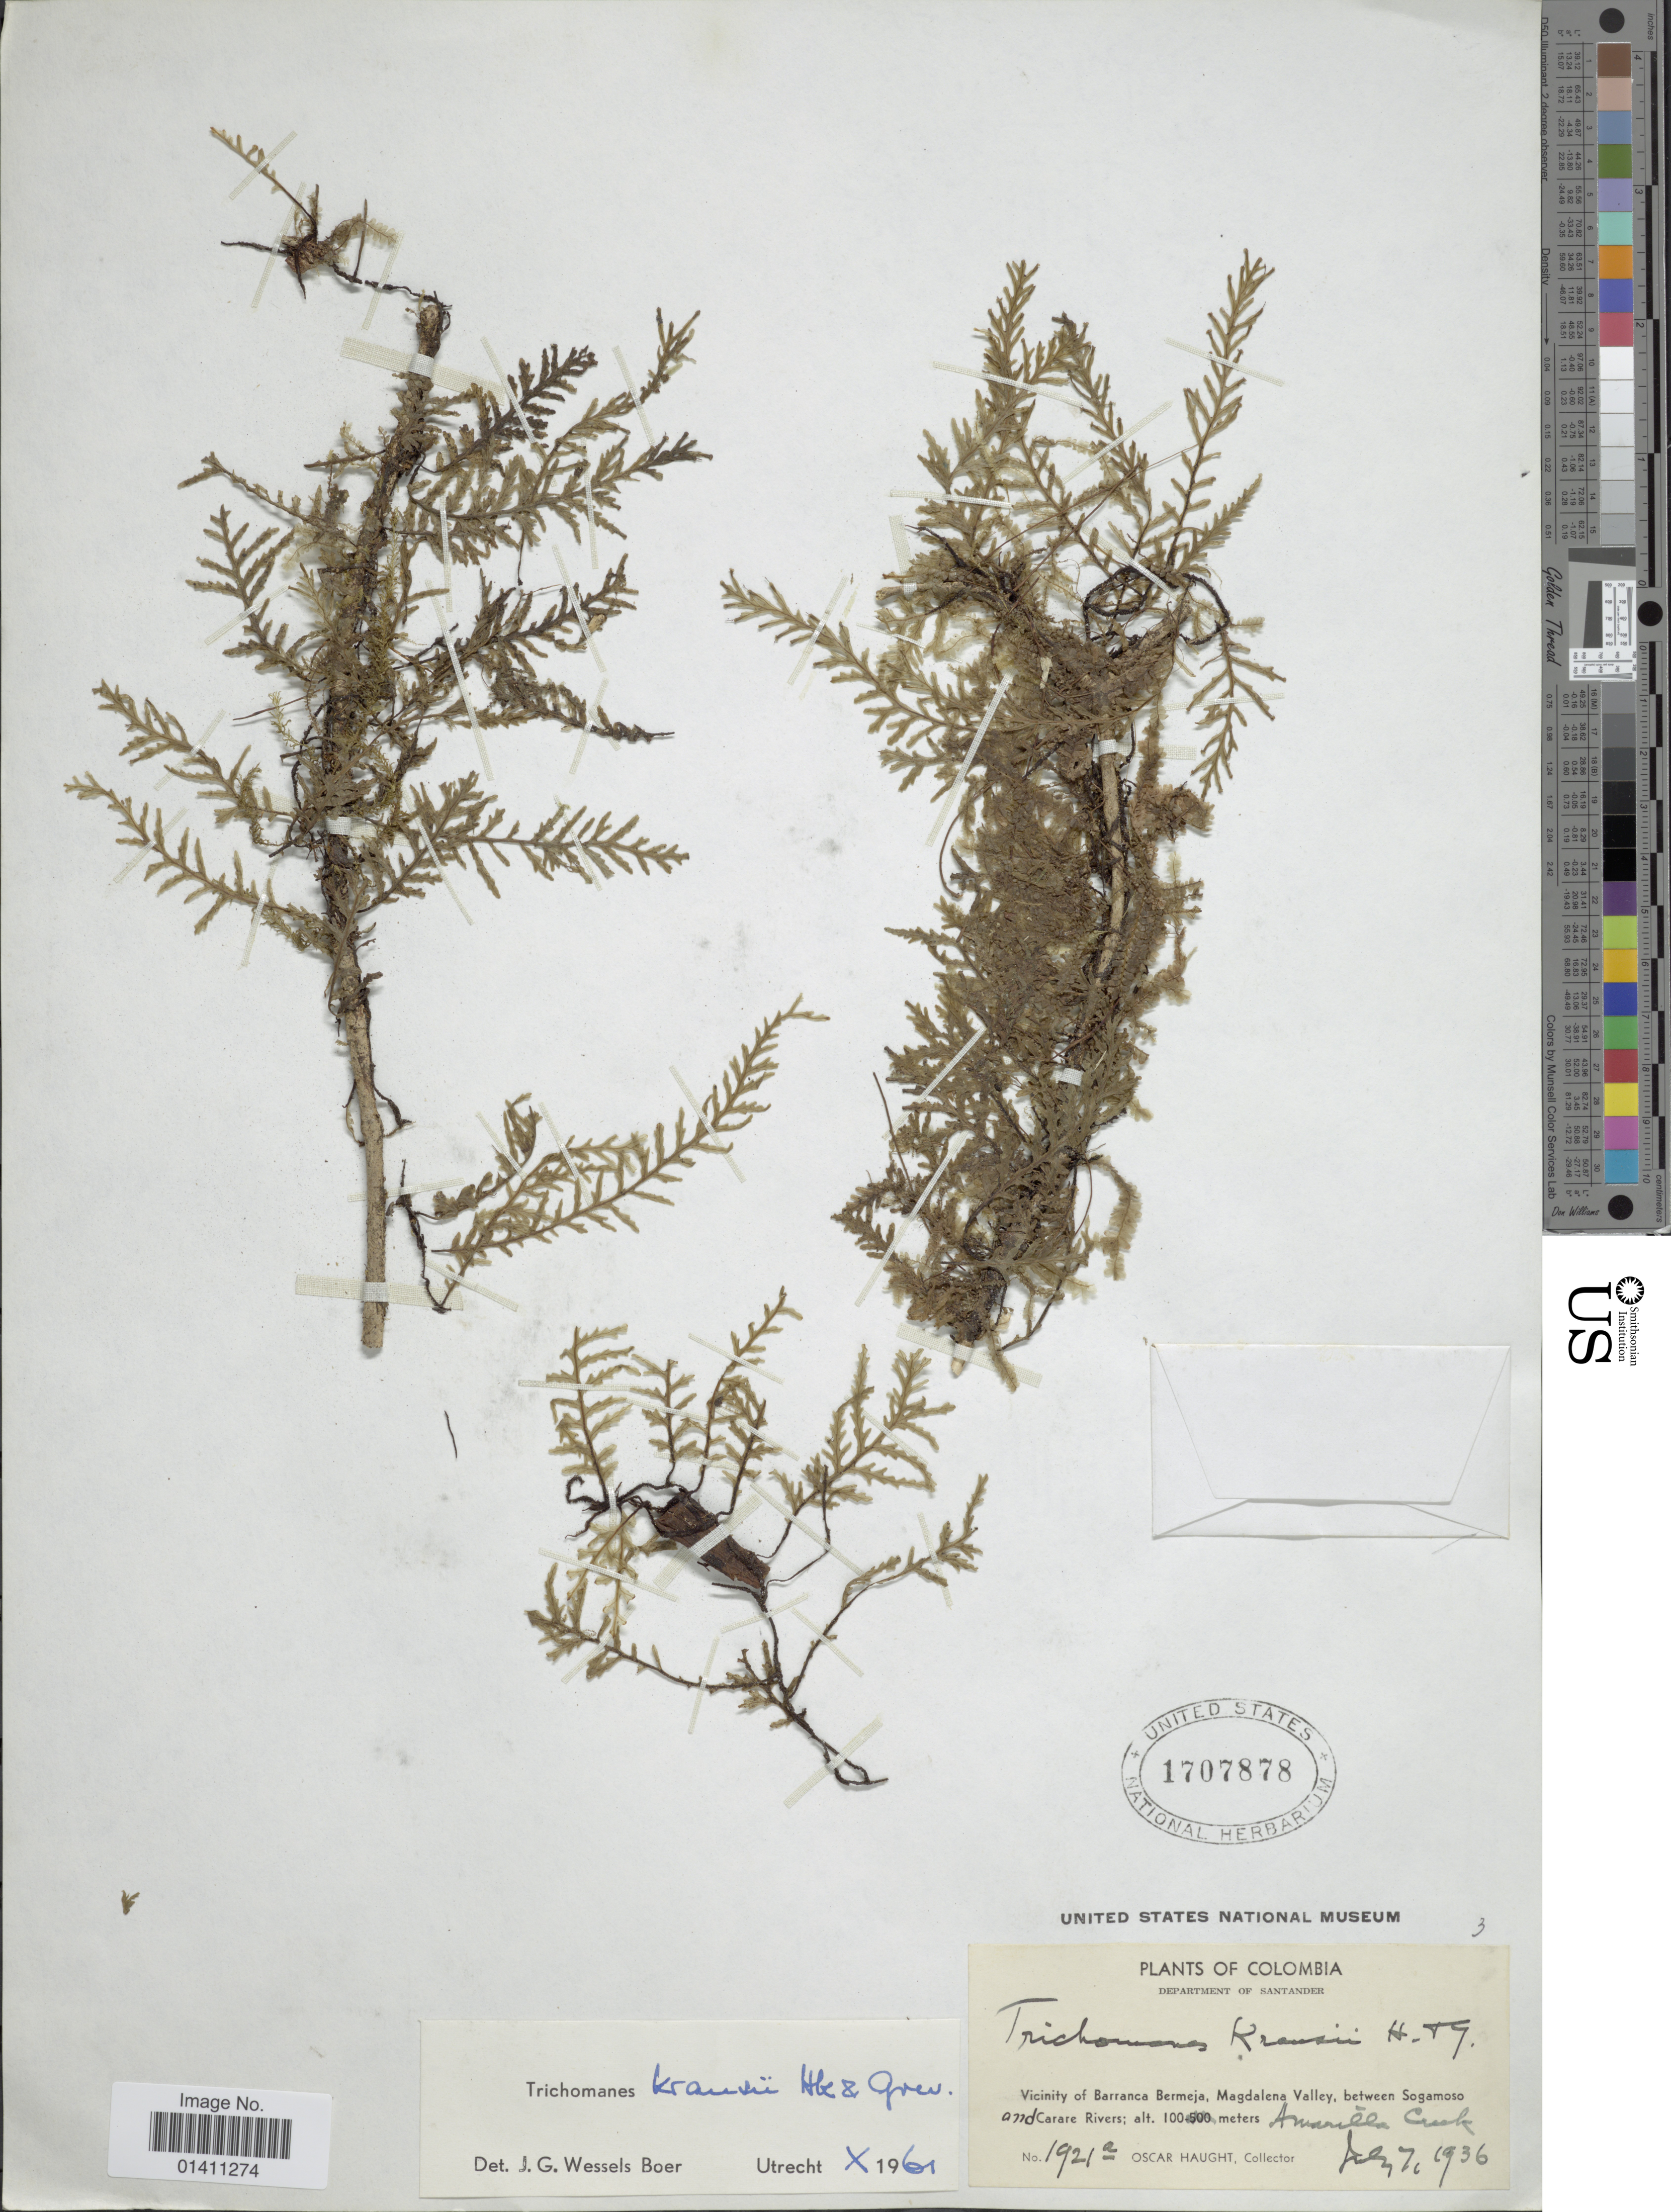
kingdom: Plantae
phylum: Tracheophyta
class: Polypodiopsida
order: Hymenophyllales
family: Hymenophyllaceae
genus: Didymoglossum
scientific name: Didymoglossum kraussii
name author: (Hook. & Grev.) C. Presl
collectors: O. L. Haught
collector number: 1921a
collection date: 1936-07-07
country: Colombia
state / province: Santander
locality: Department of Santander. Vicinity of Barranca Bermeja, Magdalena Valley, between Sogamoso and Carare Rivers.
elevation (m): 100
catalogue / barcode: US 1707878